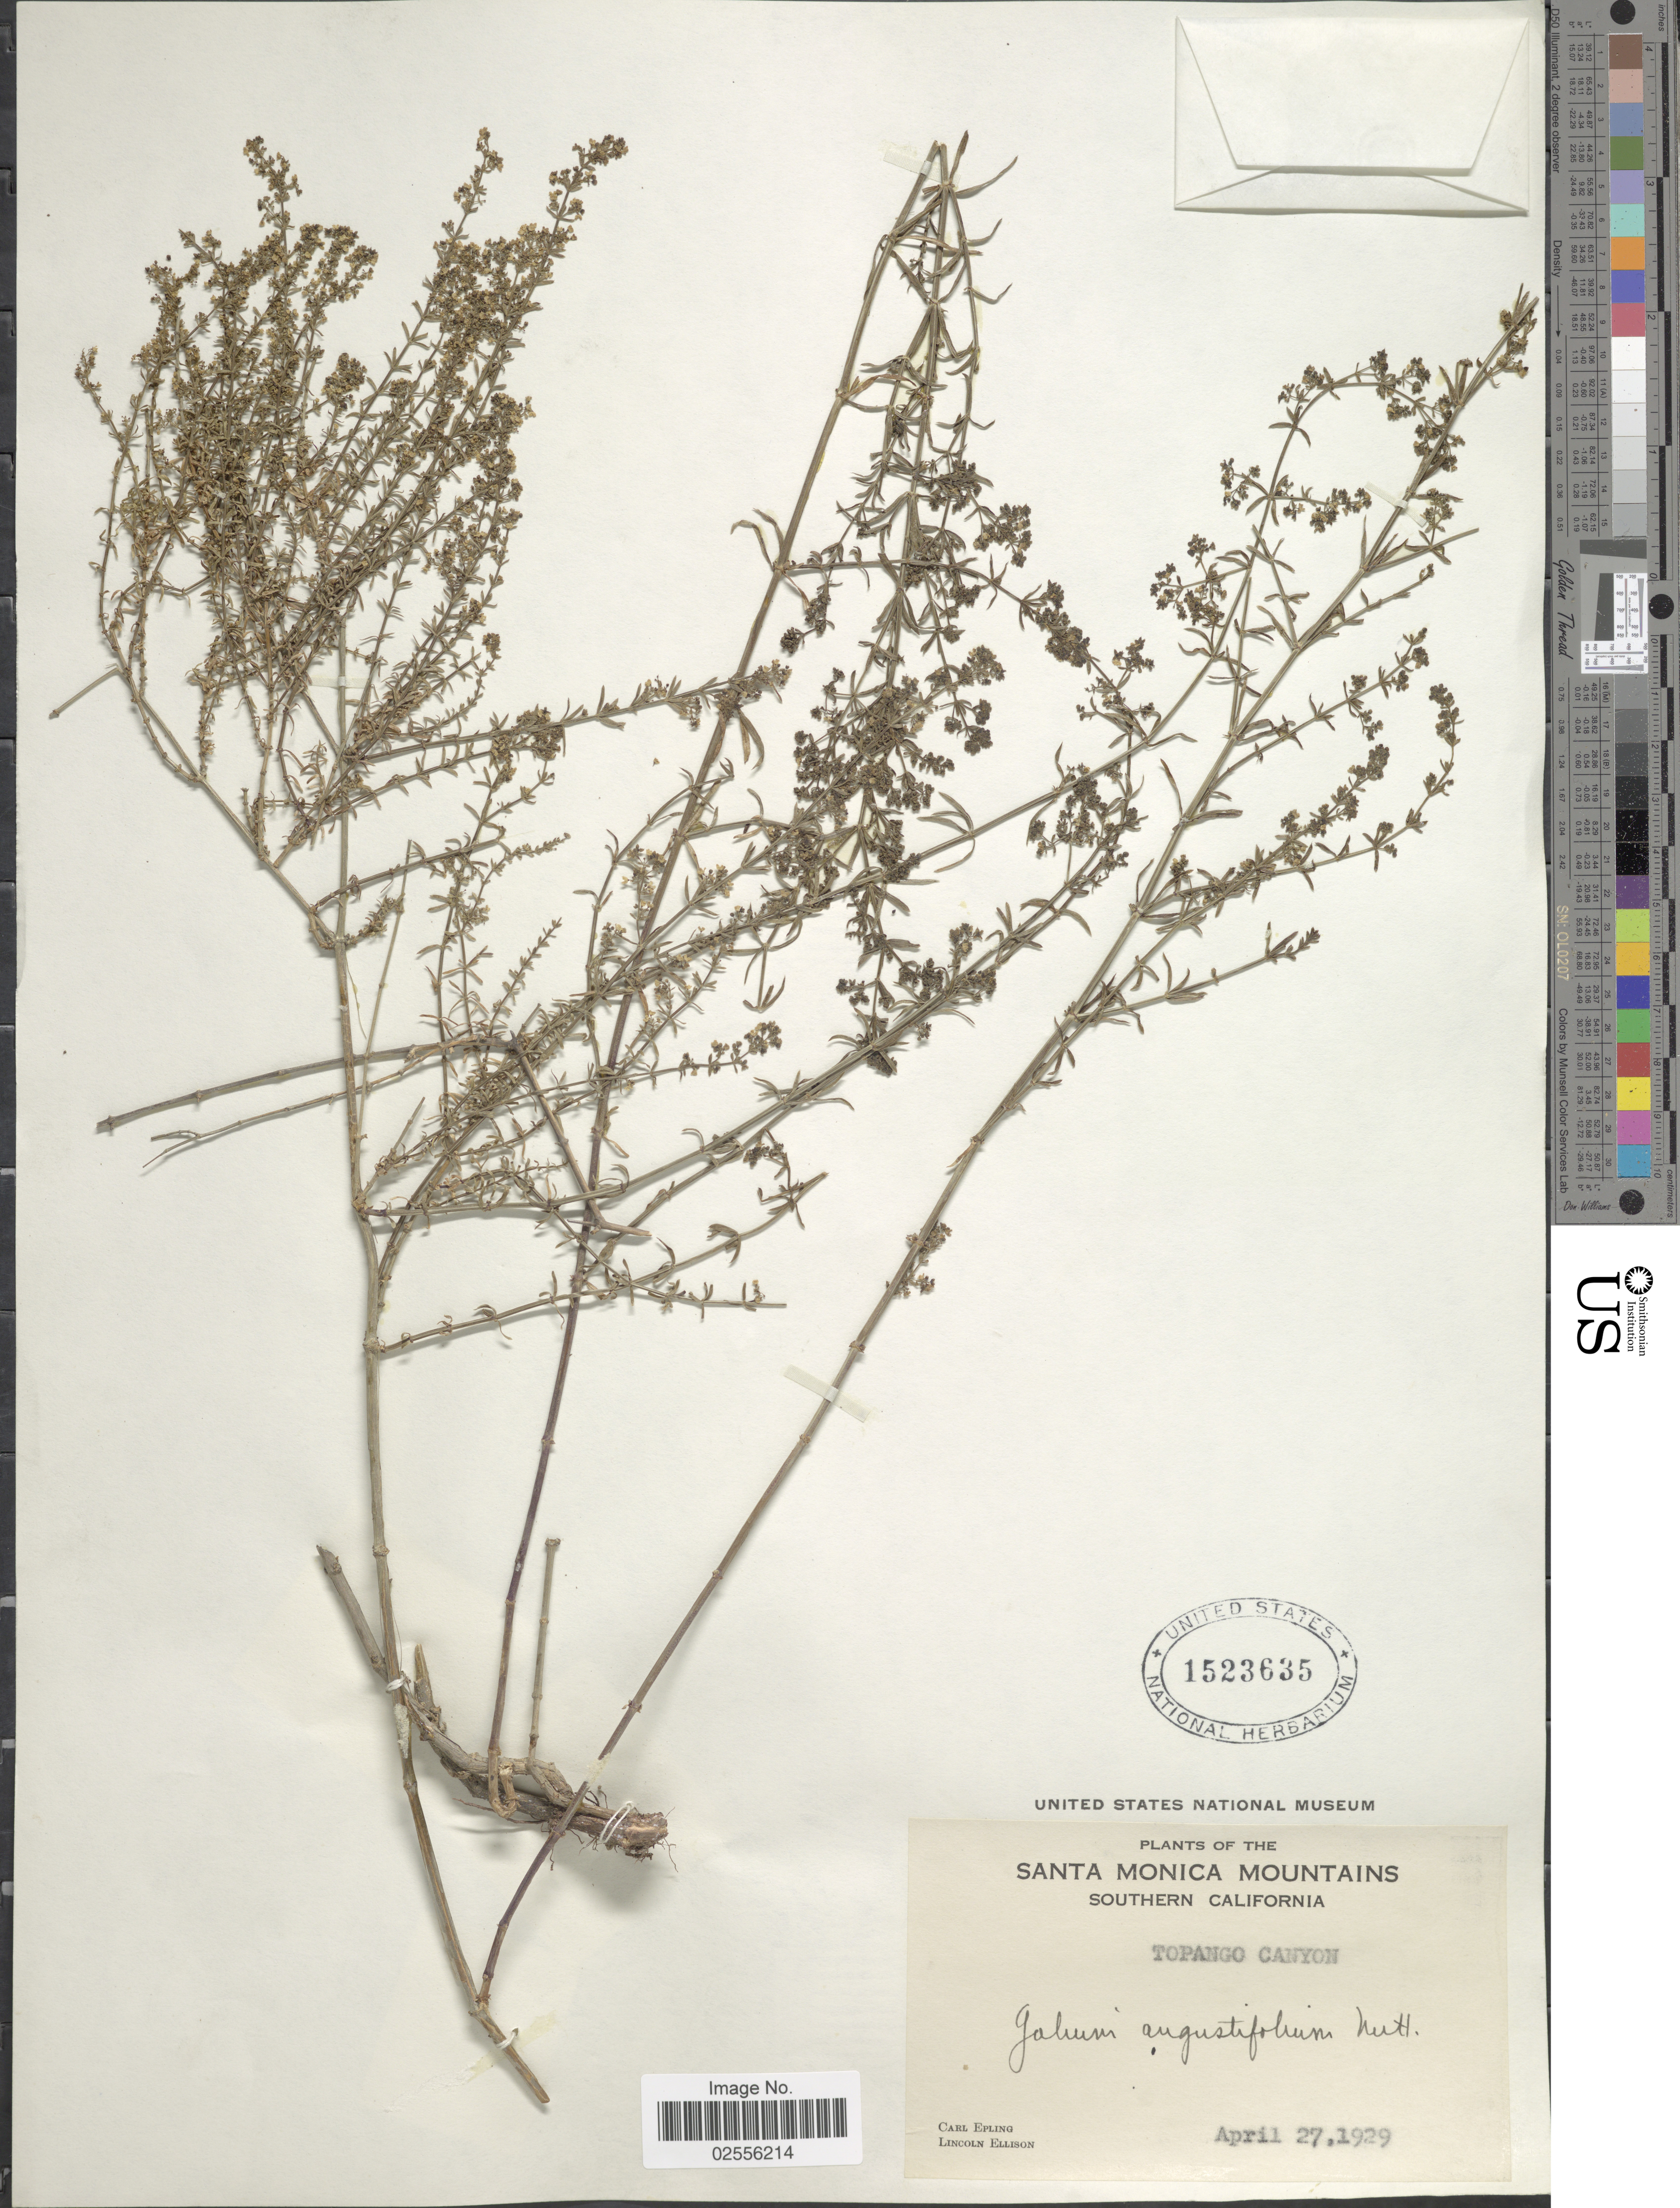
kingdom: Plantae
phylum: Tracheophyta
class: Magnoliopsida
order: Gentianales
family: Rubiaceae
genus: Galium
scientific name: Galium angustifolium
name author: Nutt.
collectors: C. C. Epling & L. Ellison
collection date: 1929-04-27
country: United States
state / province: California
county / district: Los Angeles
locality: Santa Monica Mountains, Southern California, Topango Canyon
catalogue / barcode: US 1523635